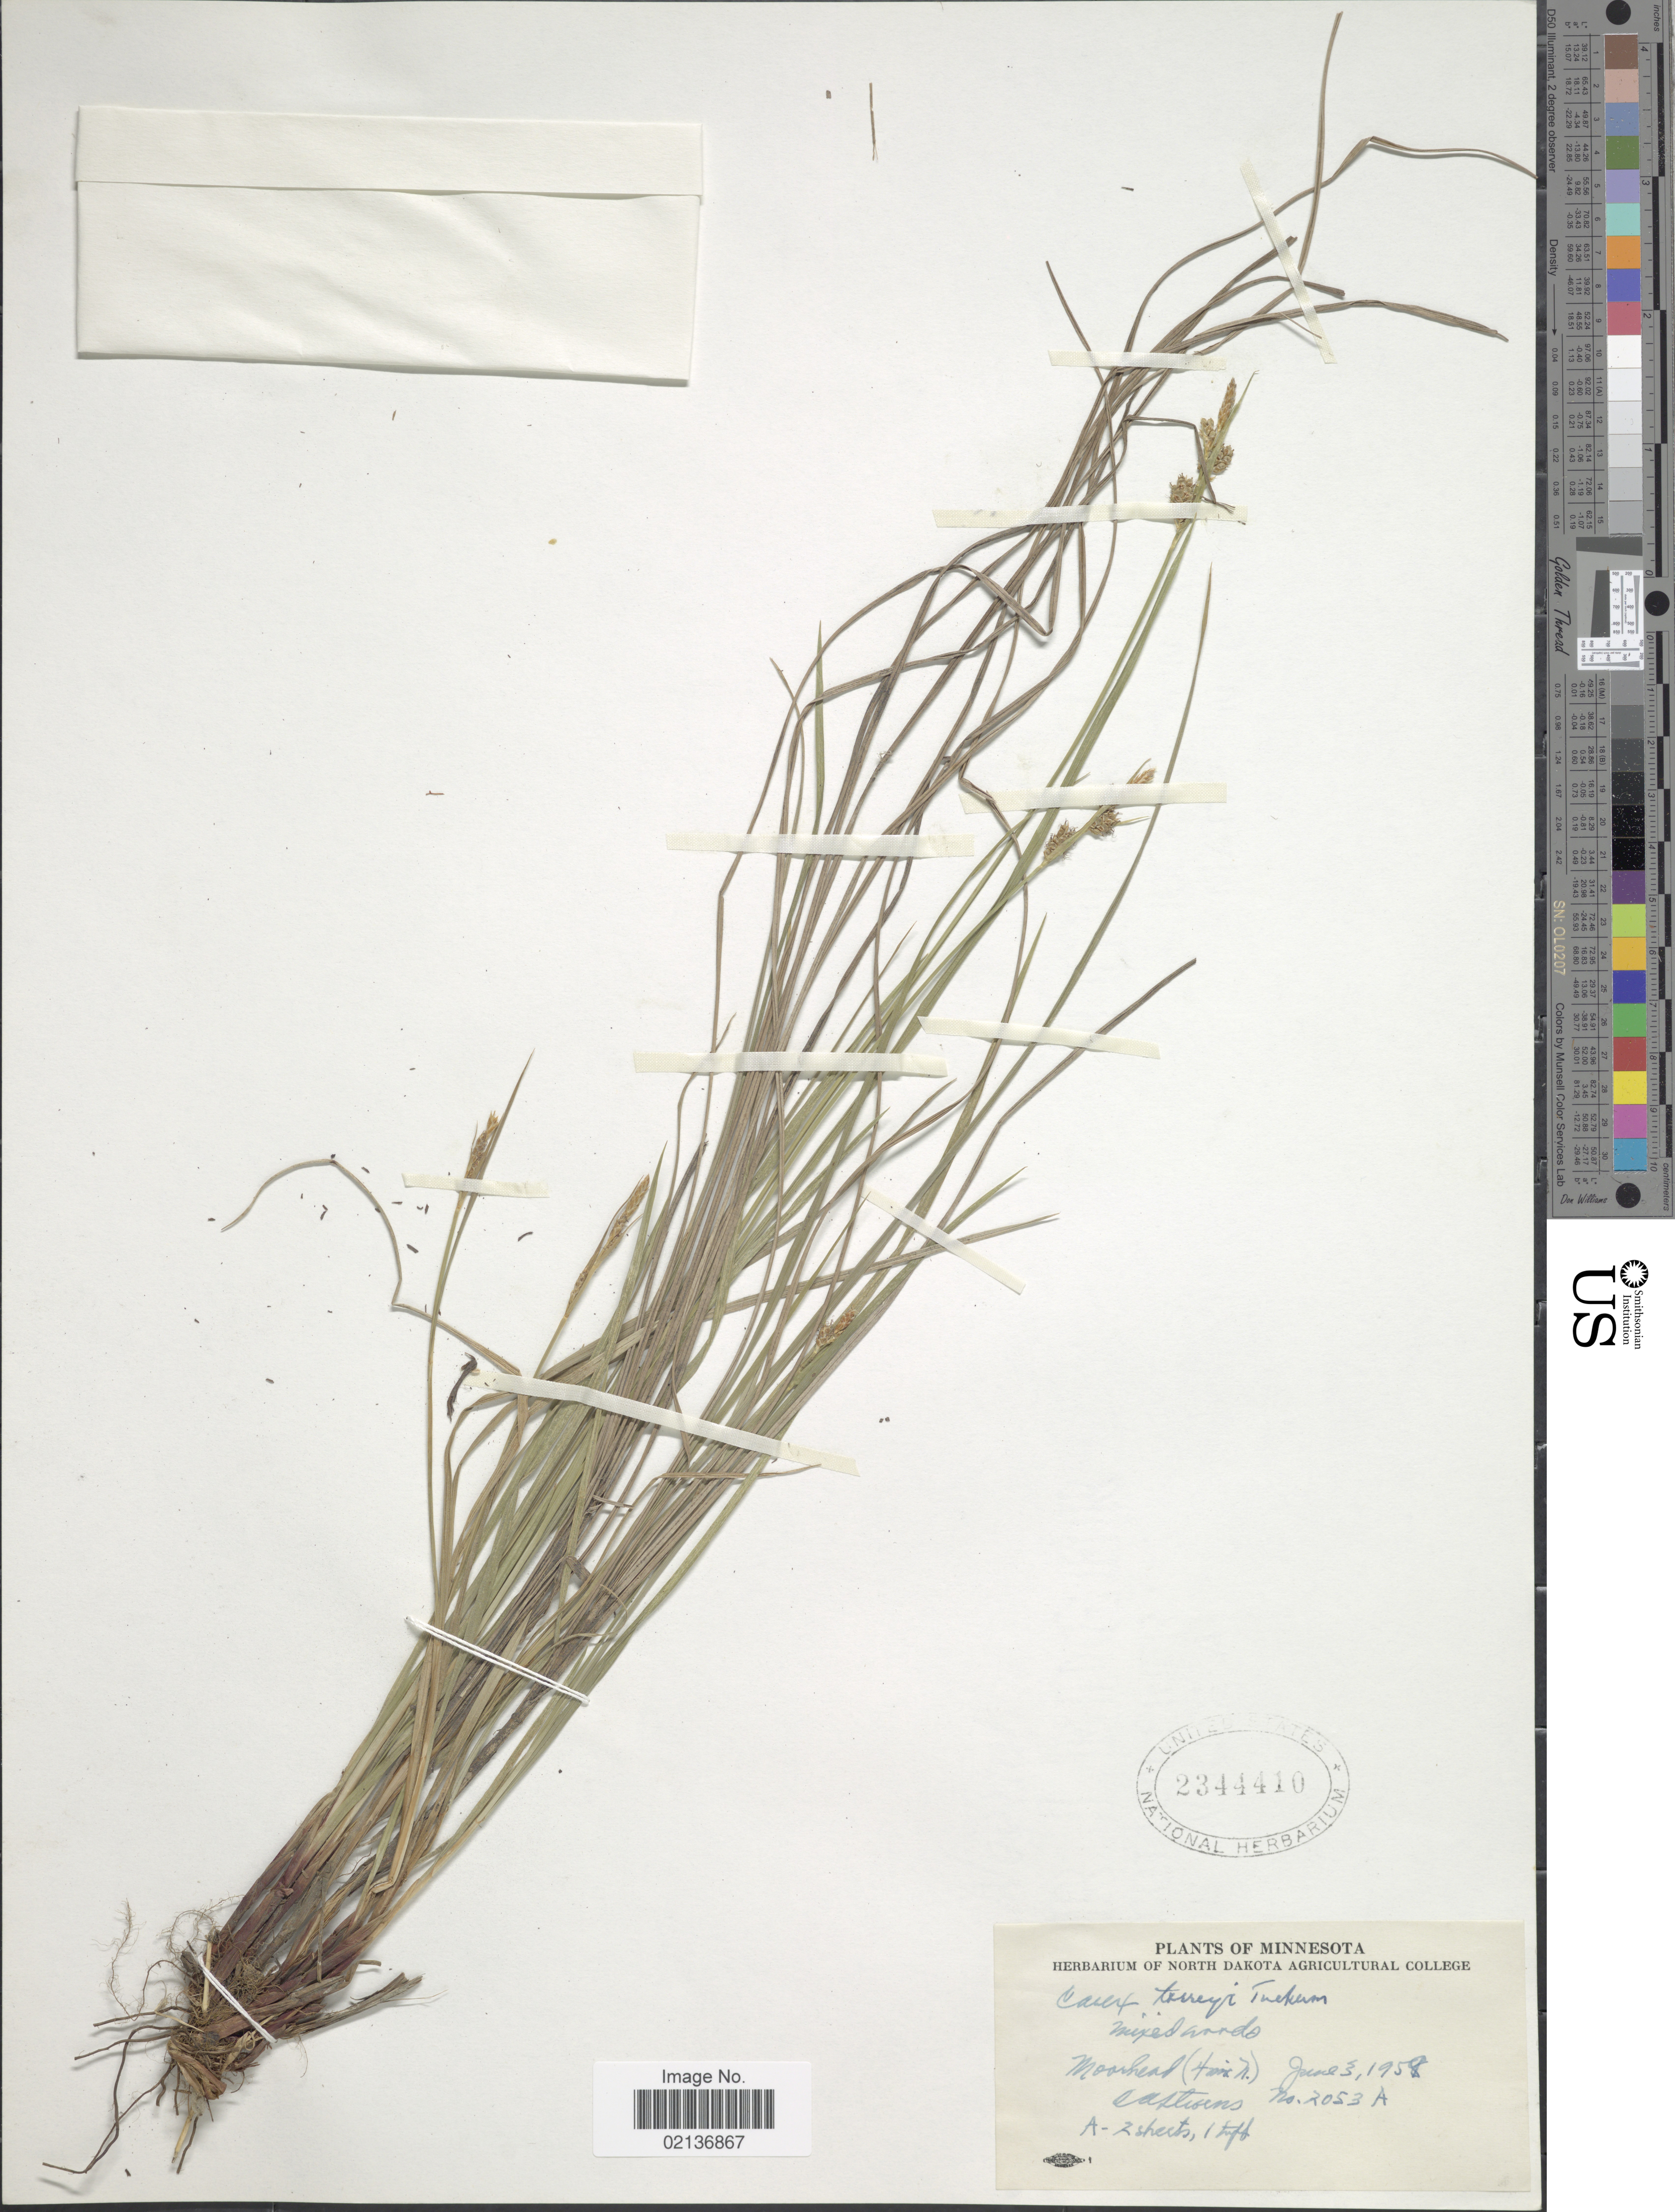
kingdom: Plantae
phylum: Tracheophyta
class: Liliopsida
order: Poales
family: Cyperaceae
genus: Carex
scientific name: Carex torreyi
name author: Tuck.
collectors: O. A. Stevens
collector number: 2053A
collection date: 1958-06-03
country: United States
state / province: Minnesota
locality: Moorhead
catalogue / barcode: US 2344410